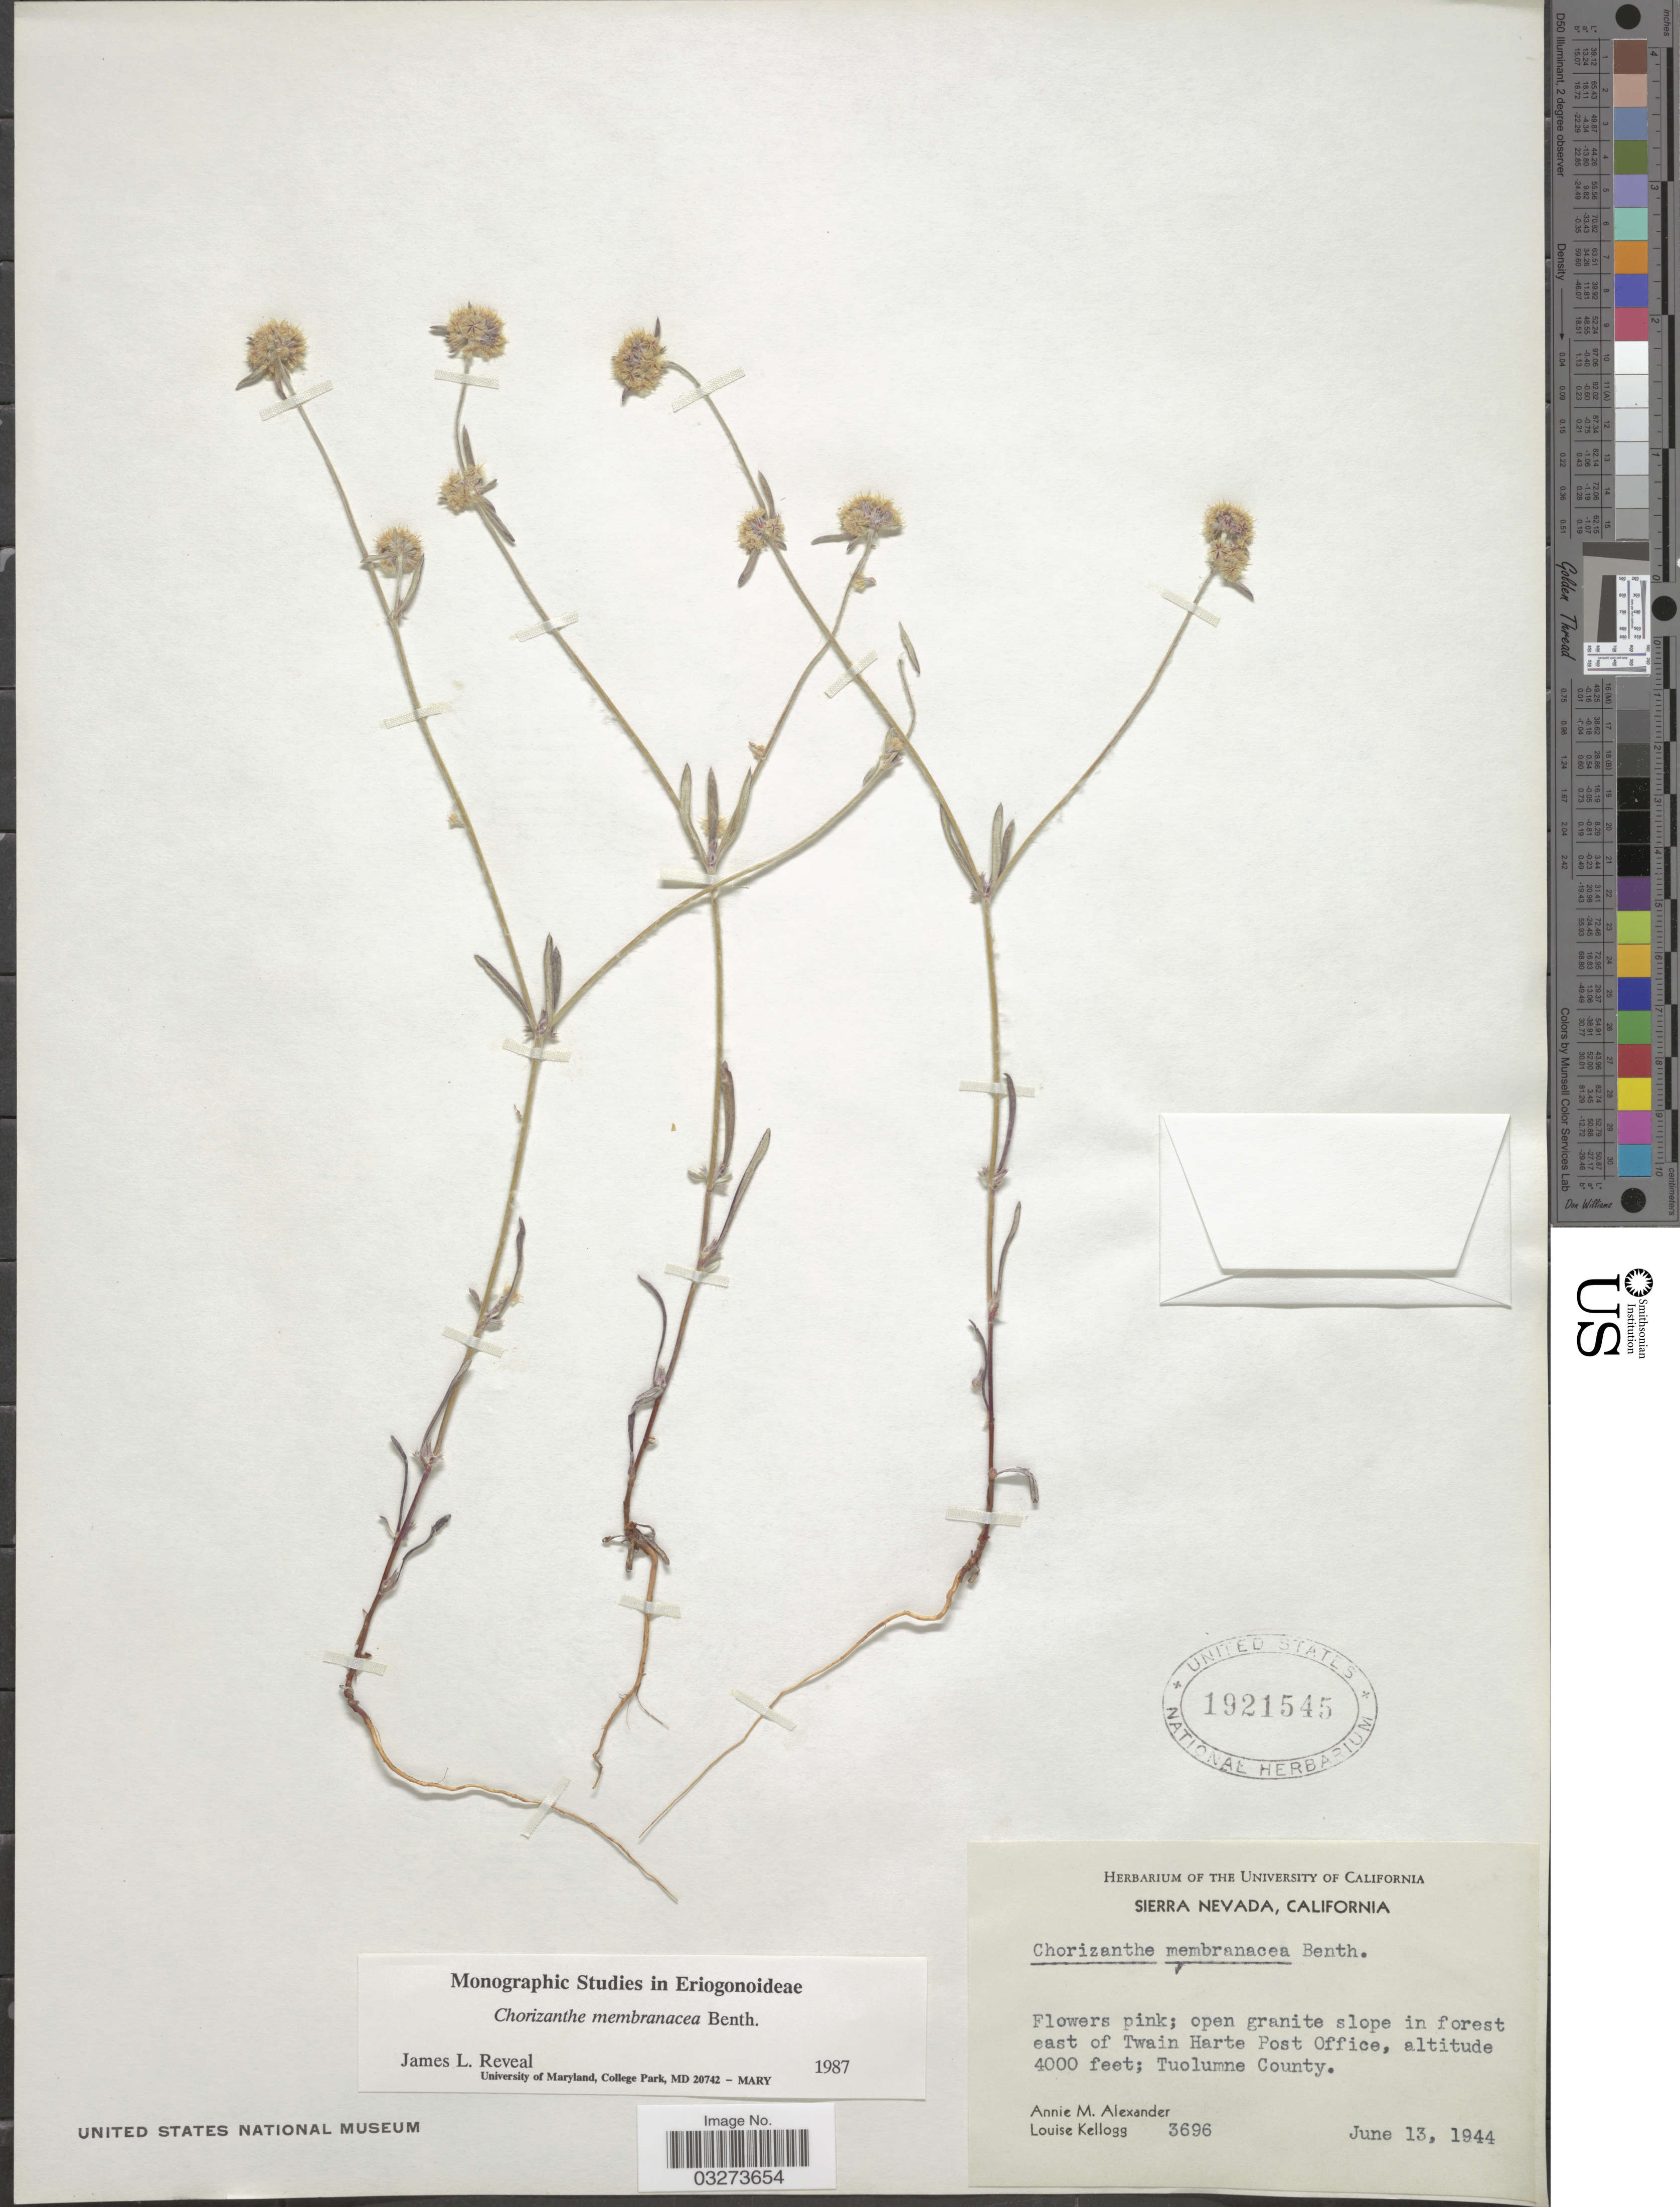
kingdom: Plantae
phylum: Tracheophyta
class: Magnoliopsida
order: Caryophyllales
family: Polygonaceae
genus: Chorizanthe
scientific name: Chorizanthe membranacea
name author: Benth.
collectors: A. M. Alexander & L. Kellogg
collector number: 3696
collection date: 1944-06-13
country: United States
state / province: California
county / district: Tuolumne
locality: Sierra Nevada, open granite slope in forest east of Twain Harte Post Office, Tuolumne County.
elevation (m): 1219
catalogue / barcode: US 1921545